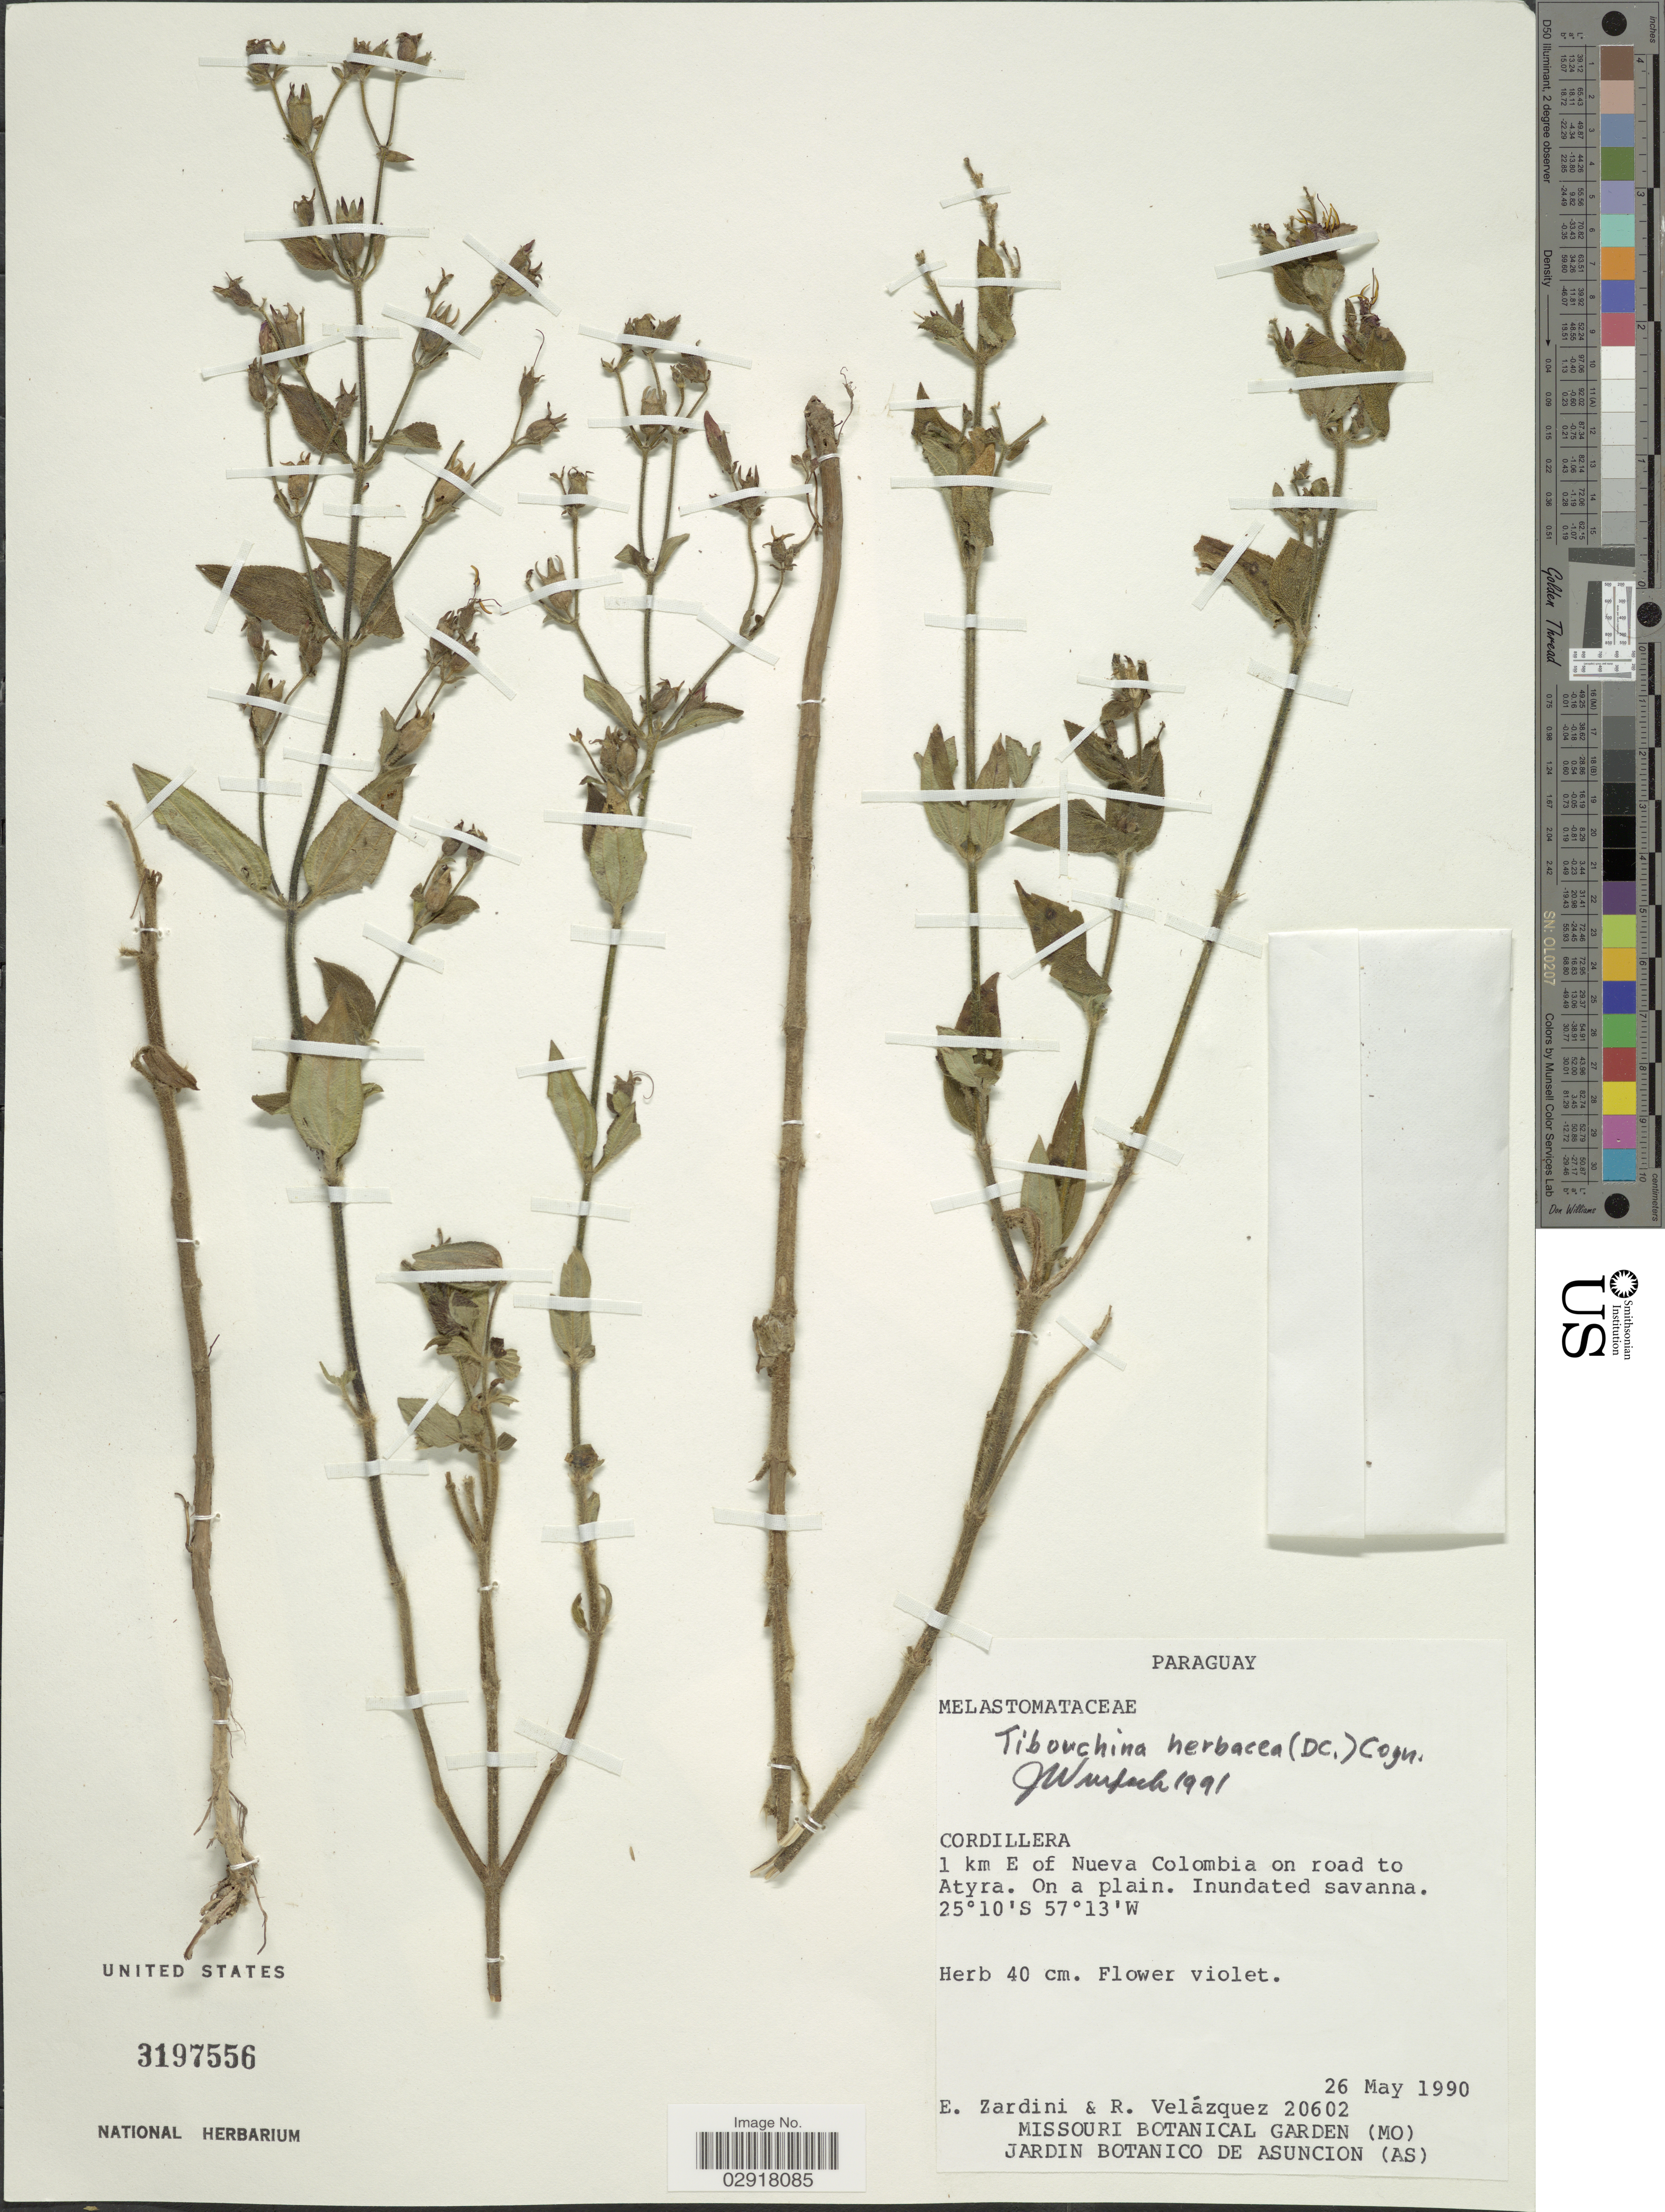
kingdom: Plantae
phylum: Tracheophyta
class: Magnoliopsida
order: Myrtales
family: Melastomataceae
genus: Chaetogastra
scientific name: Chaetogastra herbacea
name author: (DC.) P.J.F. Guim. & Michelang.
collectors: E. Zardini & R. Velázquez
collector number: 20602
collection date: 1990-05-26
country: Paraguay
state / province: Cordillera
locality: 1 km E of Nuevo Colombia on road to Atyra. On a plain.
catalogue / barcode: US 3197556